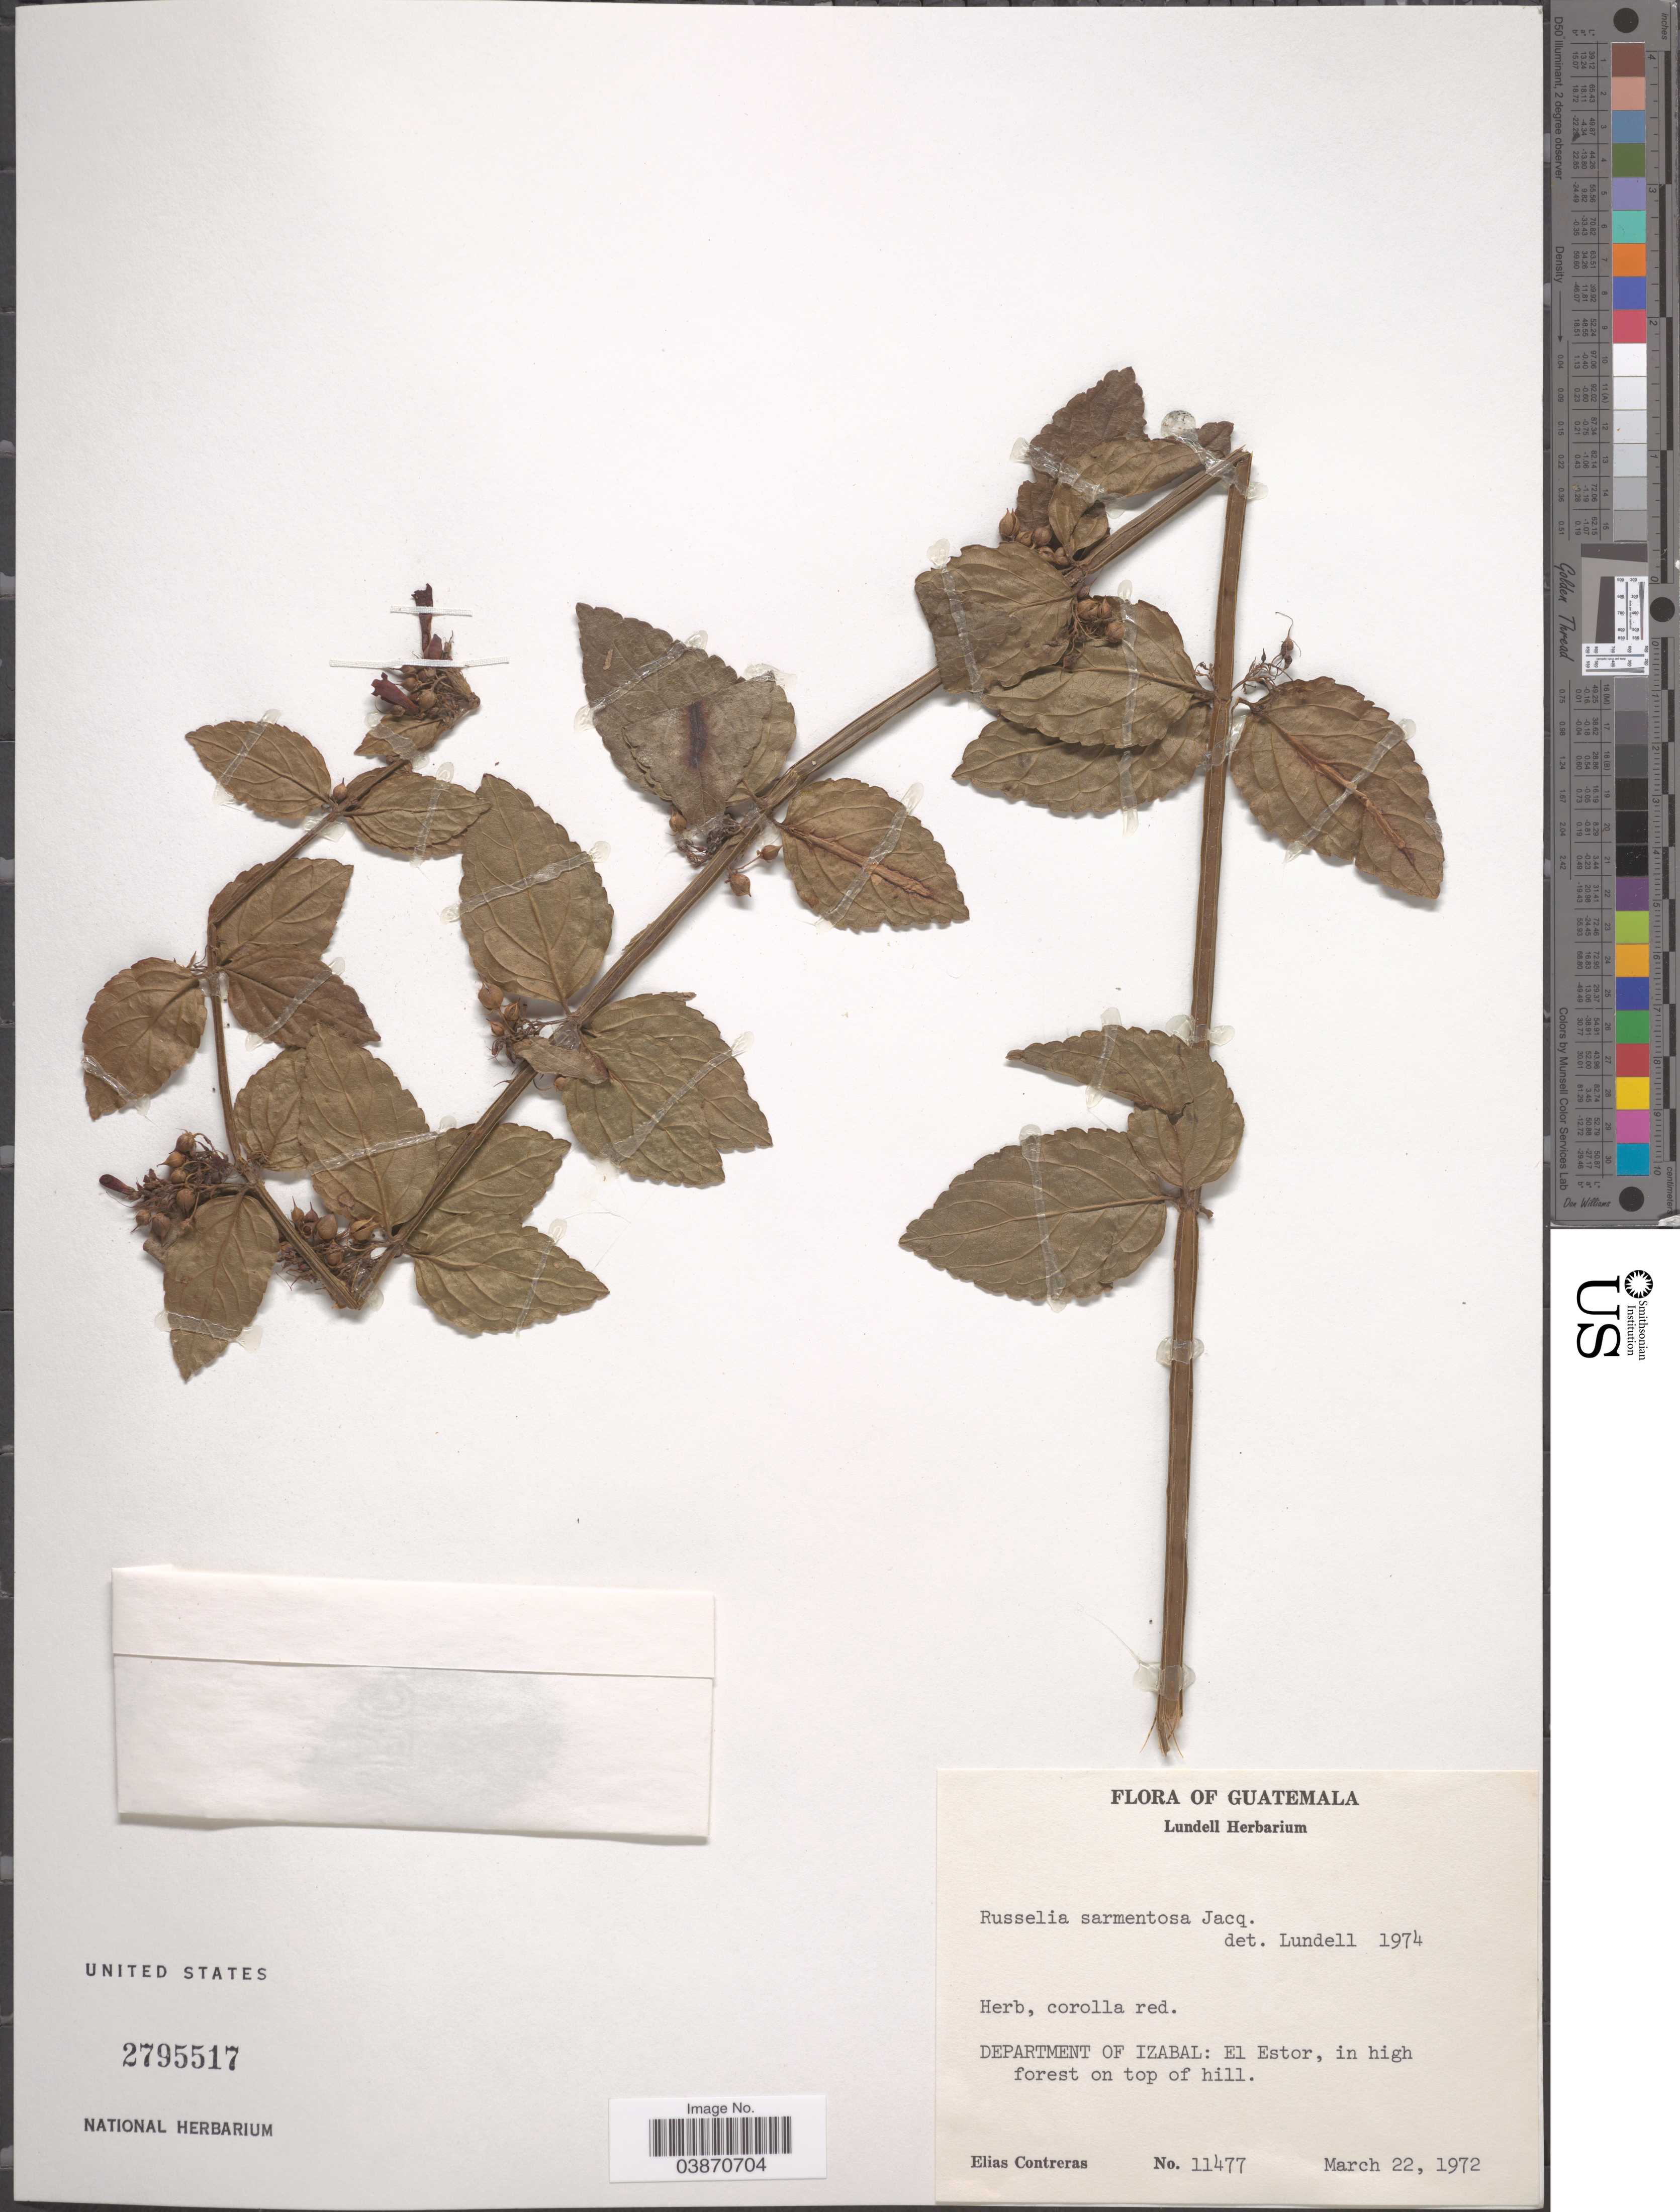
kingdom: Plantae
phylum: Tracheophyta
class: Magnoliopsida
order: Lamiales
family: Plantaginaceae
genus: Russelia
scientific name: Russelia sarmentosa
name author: Jacq.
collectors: E. Contreras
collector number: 11477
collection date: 1972-03-22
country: Guatemala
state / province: Izabal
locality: Department of Izabal: El Estor, in high forest on top of hill.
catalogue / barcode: US 2795517